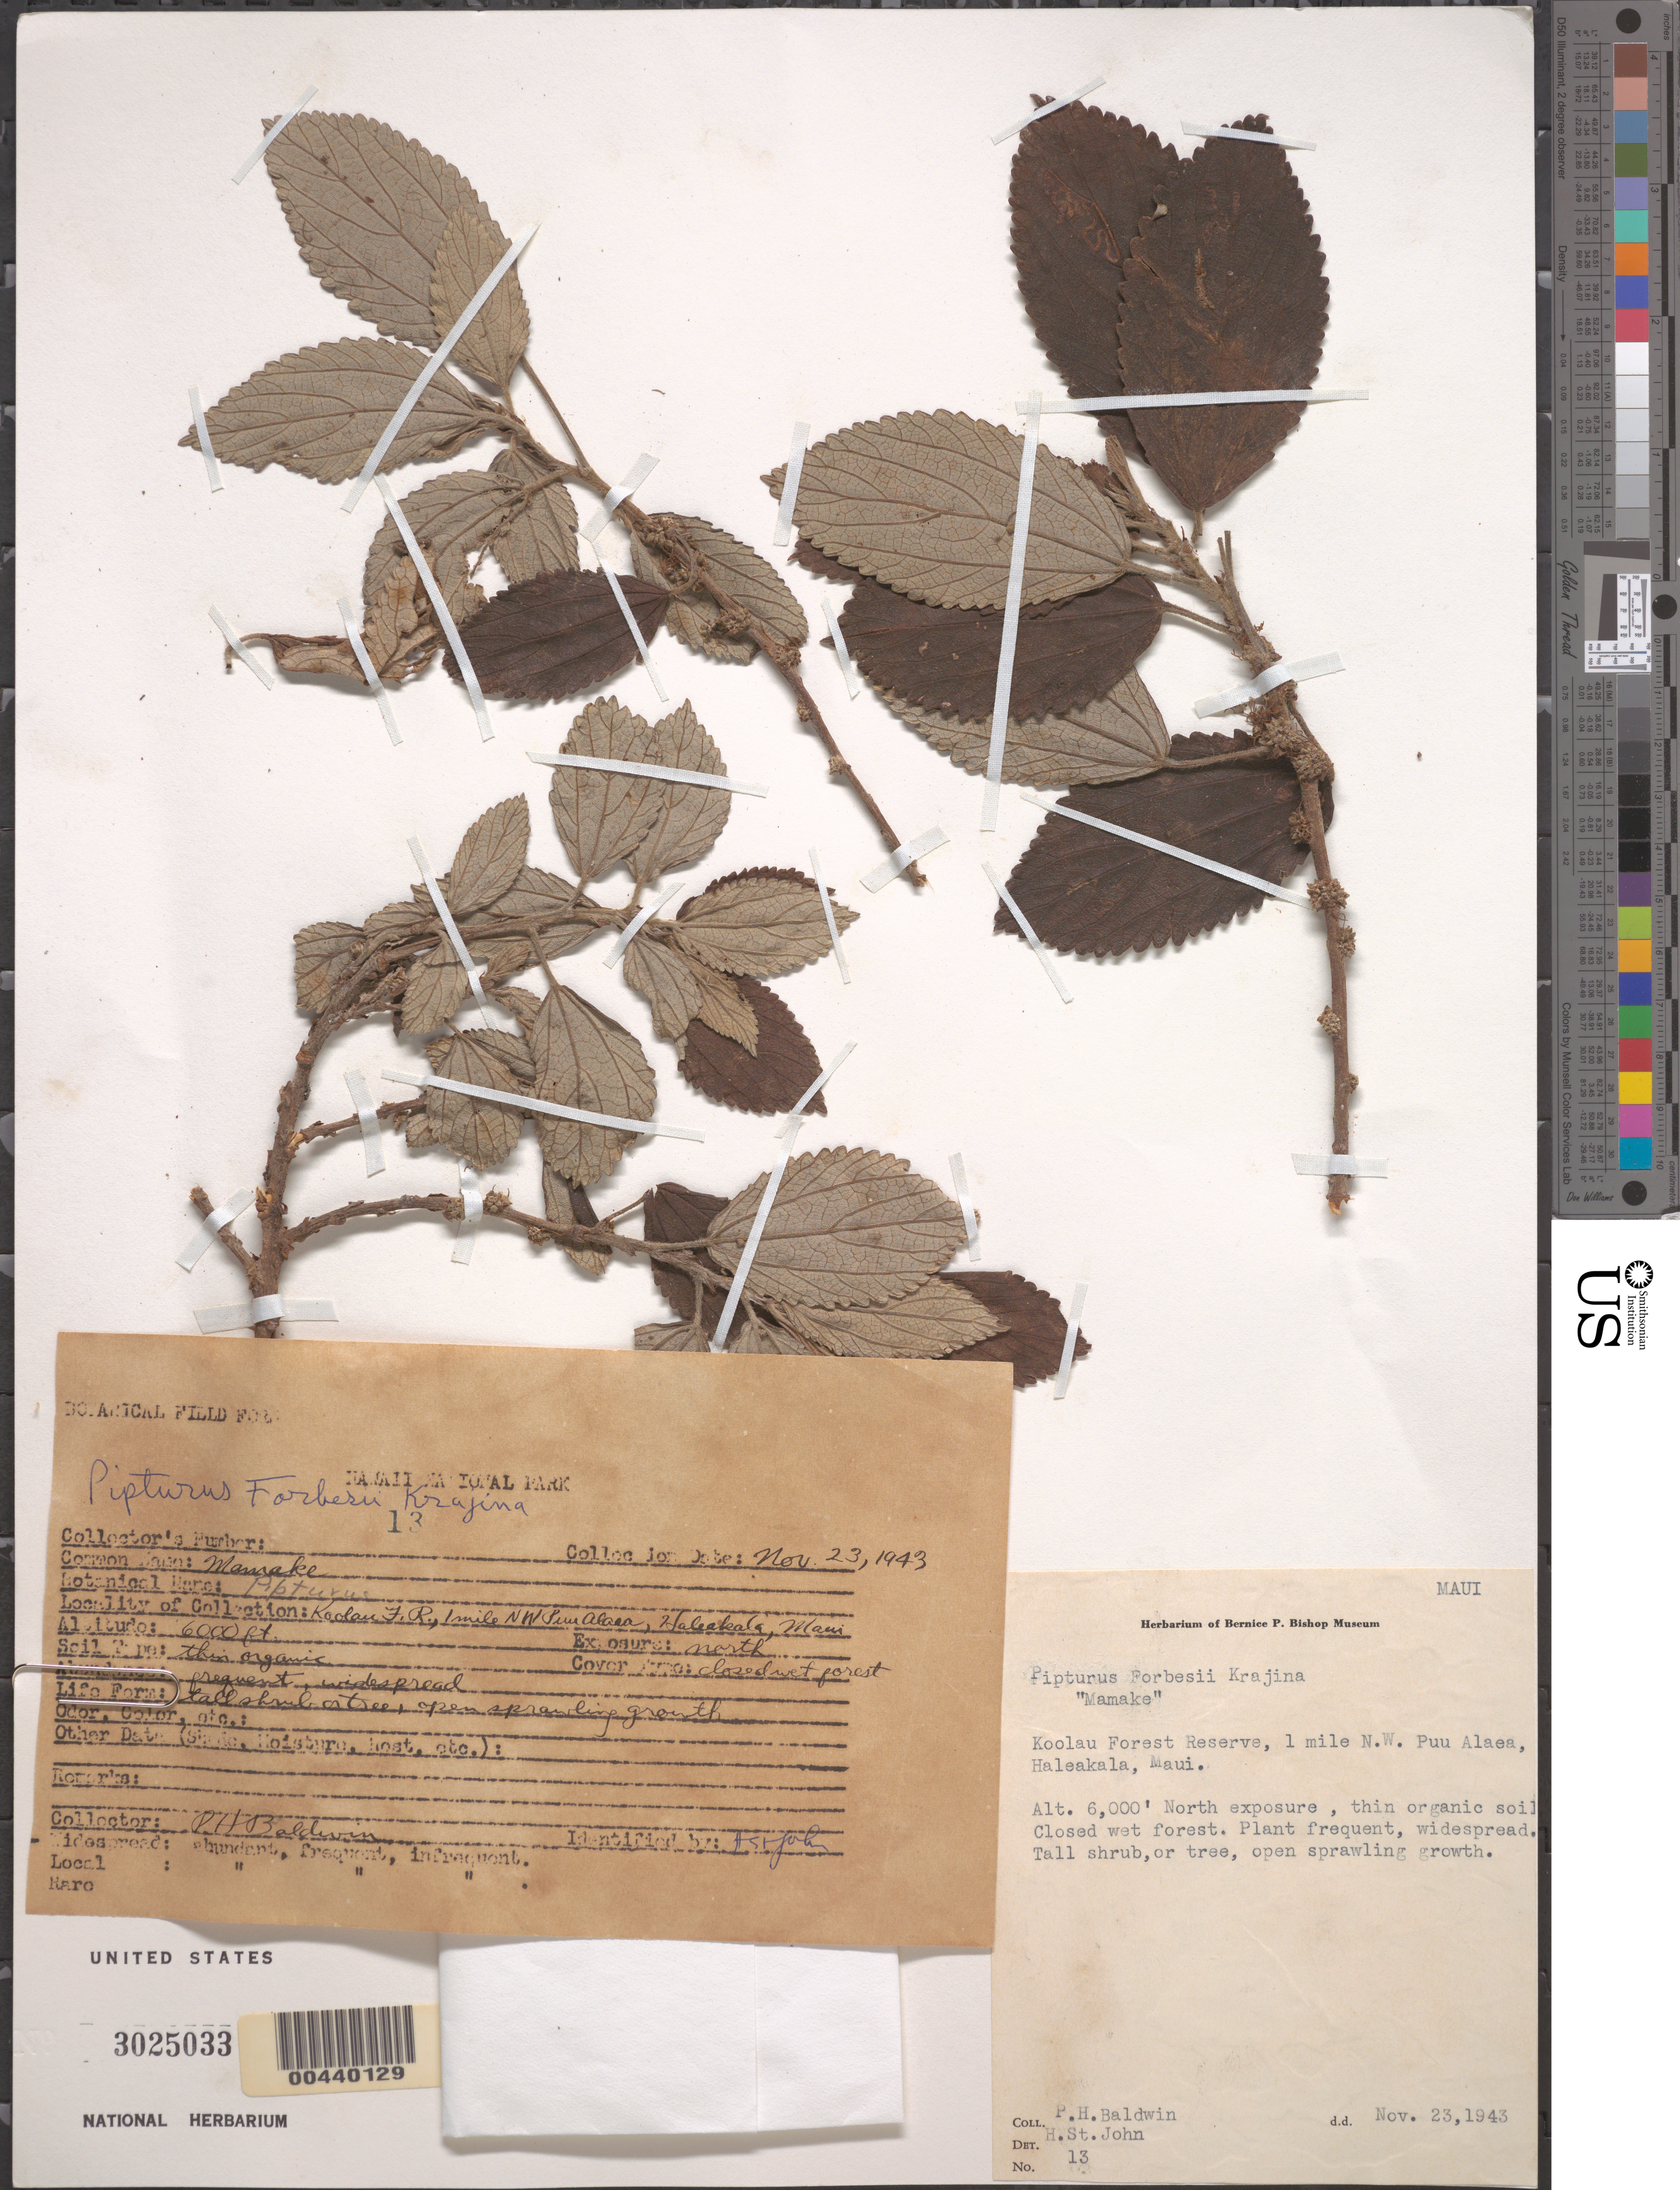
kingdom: Plantae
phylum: Tracheophyta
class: Magnoliopsida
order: Rosales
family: Urticaceae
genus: Pipturus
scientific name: Pipturus forbesii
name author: Krajina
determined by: St. John, H.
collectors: P. Baldwin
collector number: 13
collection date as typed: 23 Nov 1943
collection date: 1943-11-23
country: United States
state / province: Hawaii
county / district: Maui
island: Maui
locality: Koolau Forest Reserve, 1 mi NW Puu Alaea, Haleakala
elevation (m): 1829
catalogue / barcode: US 3025033